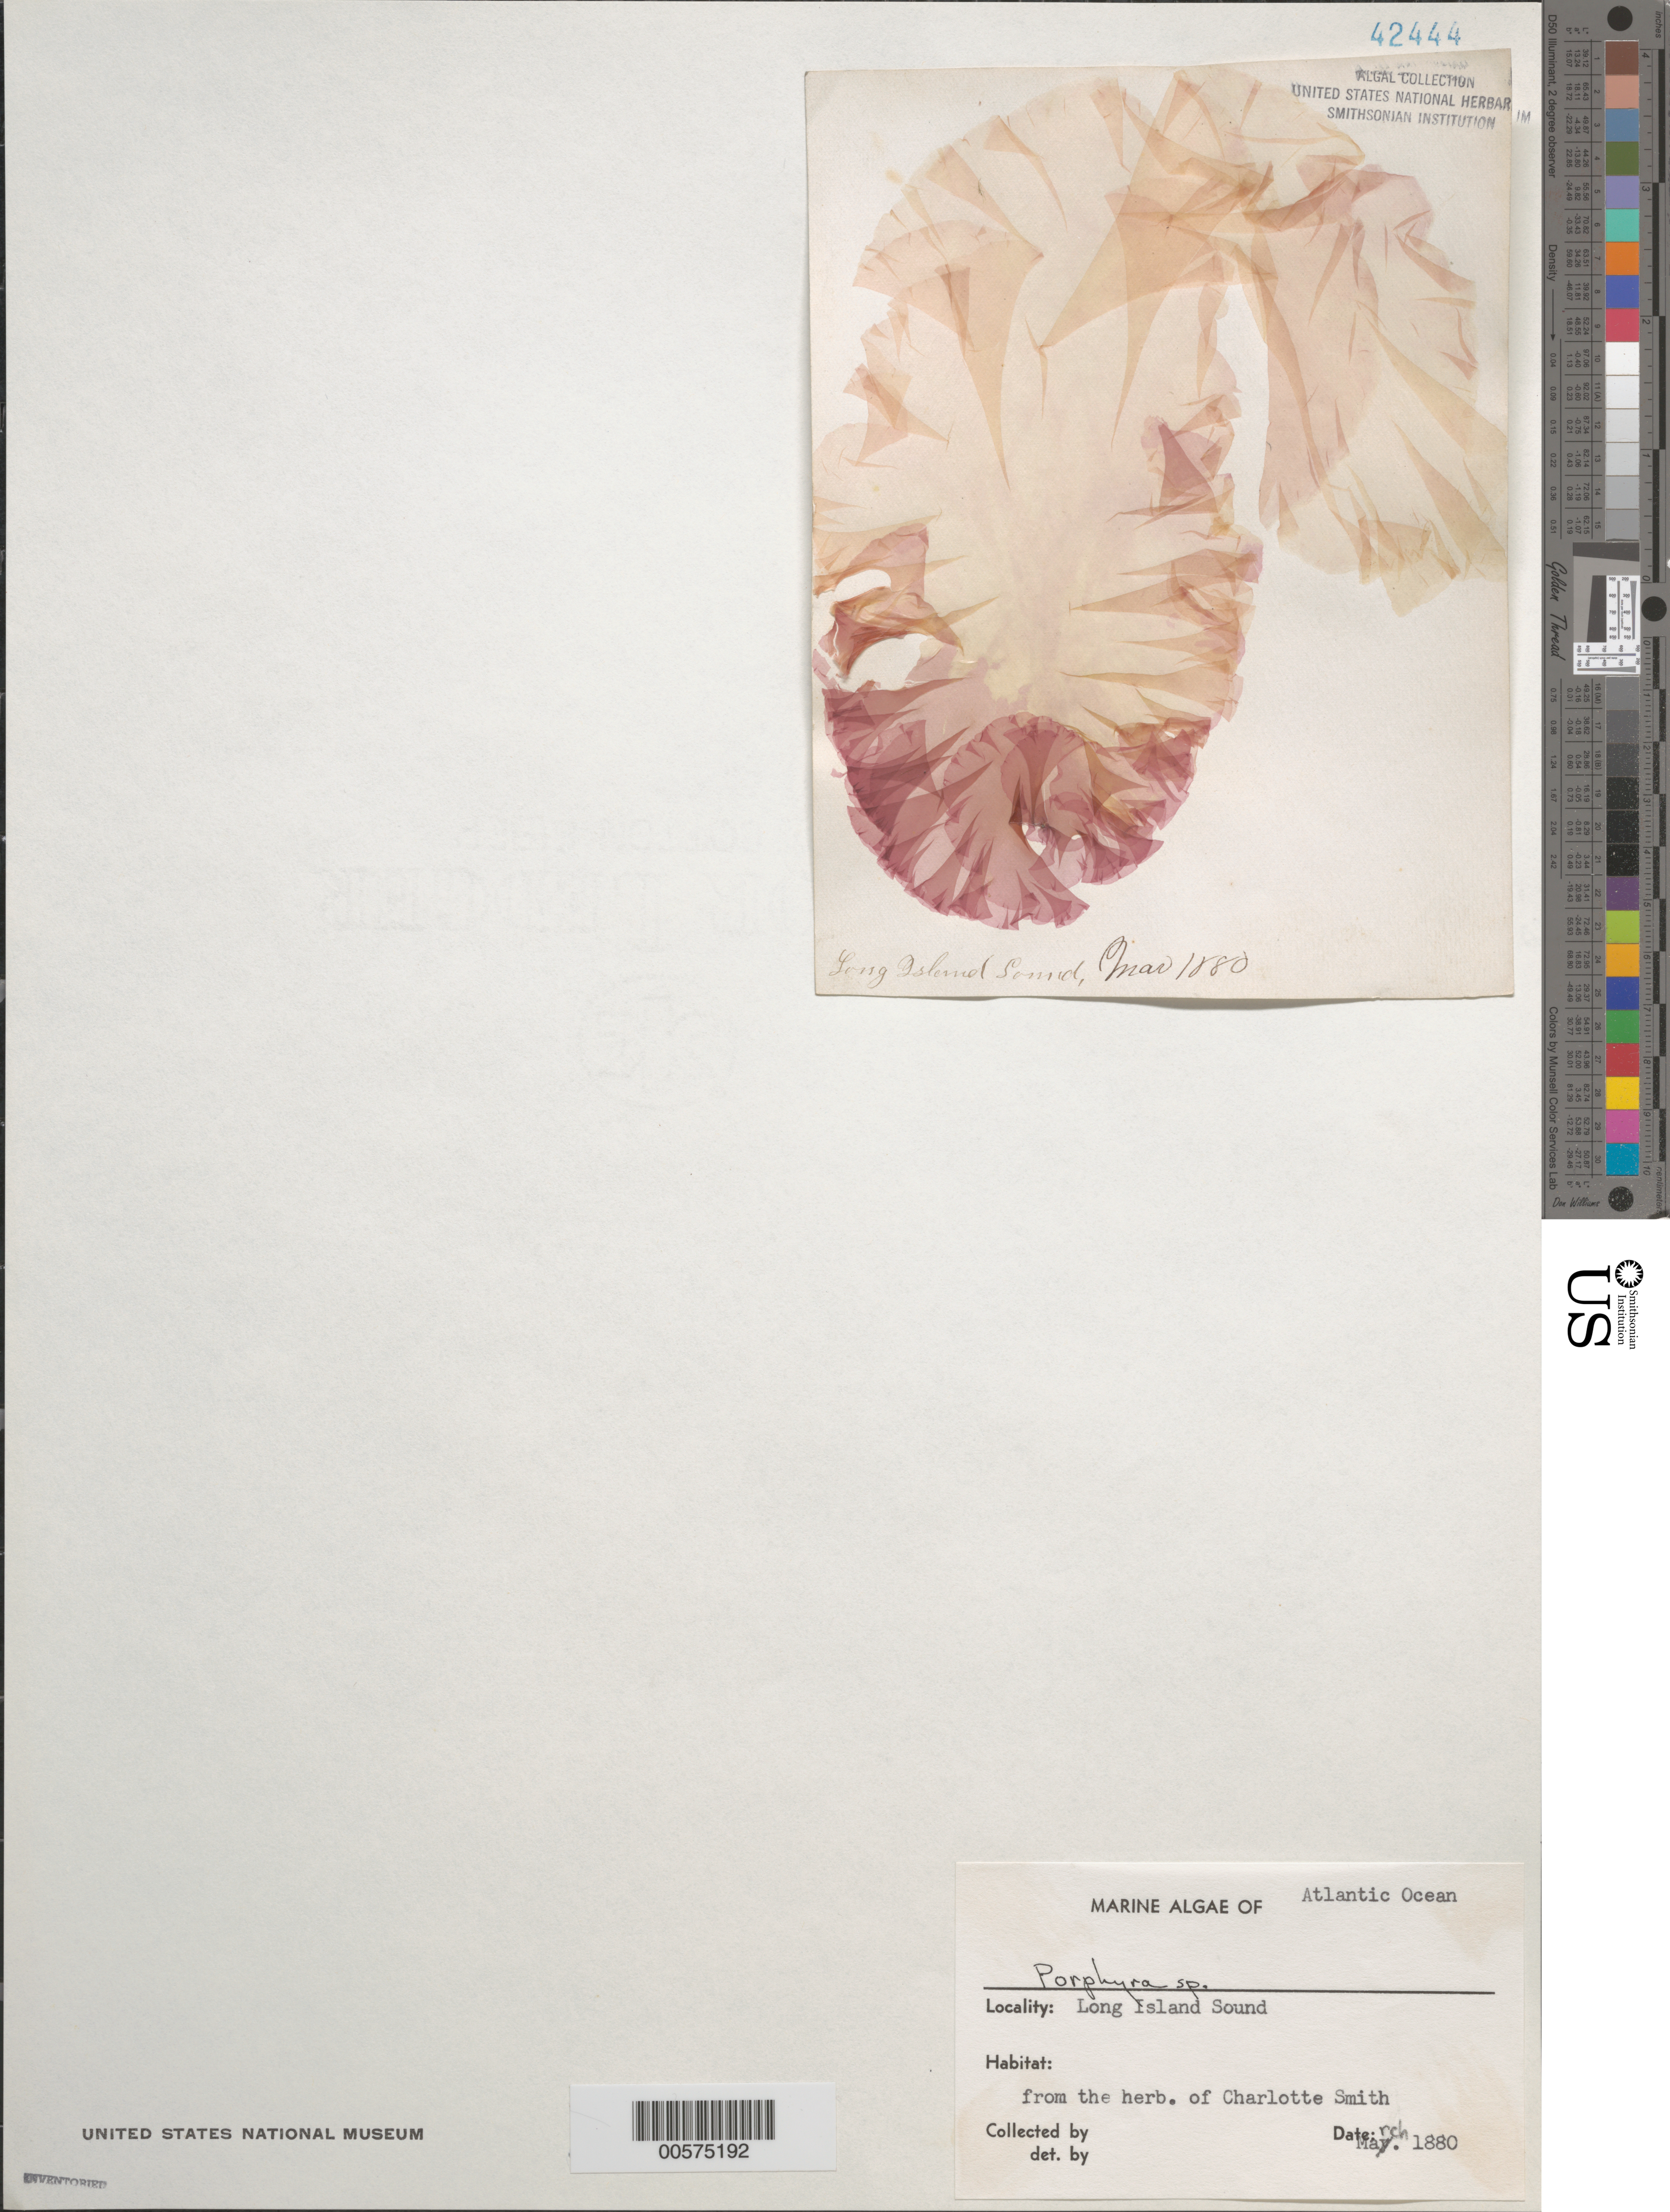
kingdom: Plantae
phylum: Rhodophyta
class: Bangiophyceae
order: Bangiales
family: Bangiaceae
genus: Porphyra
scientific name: Porphyra sp.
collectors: Charlotte Smith (herbarium)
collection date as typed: Mar 1880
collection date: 1880-03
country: United States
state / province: Connecticut / New York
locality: Long Island Sound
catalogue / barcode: US 42444